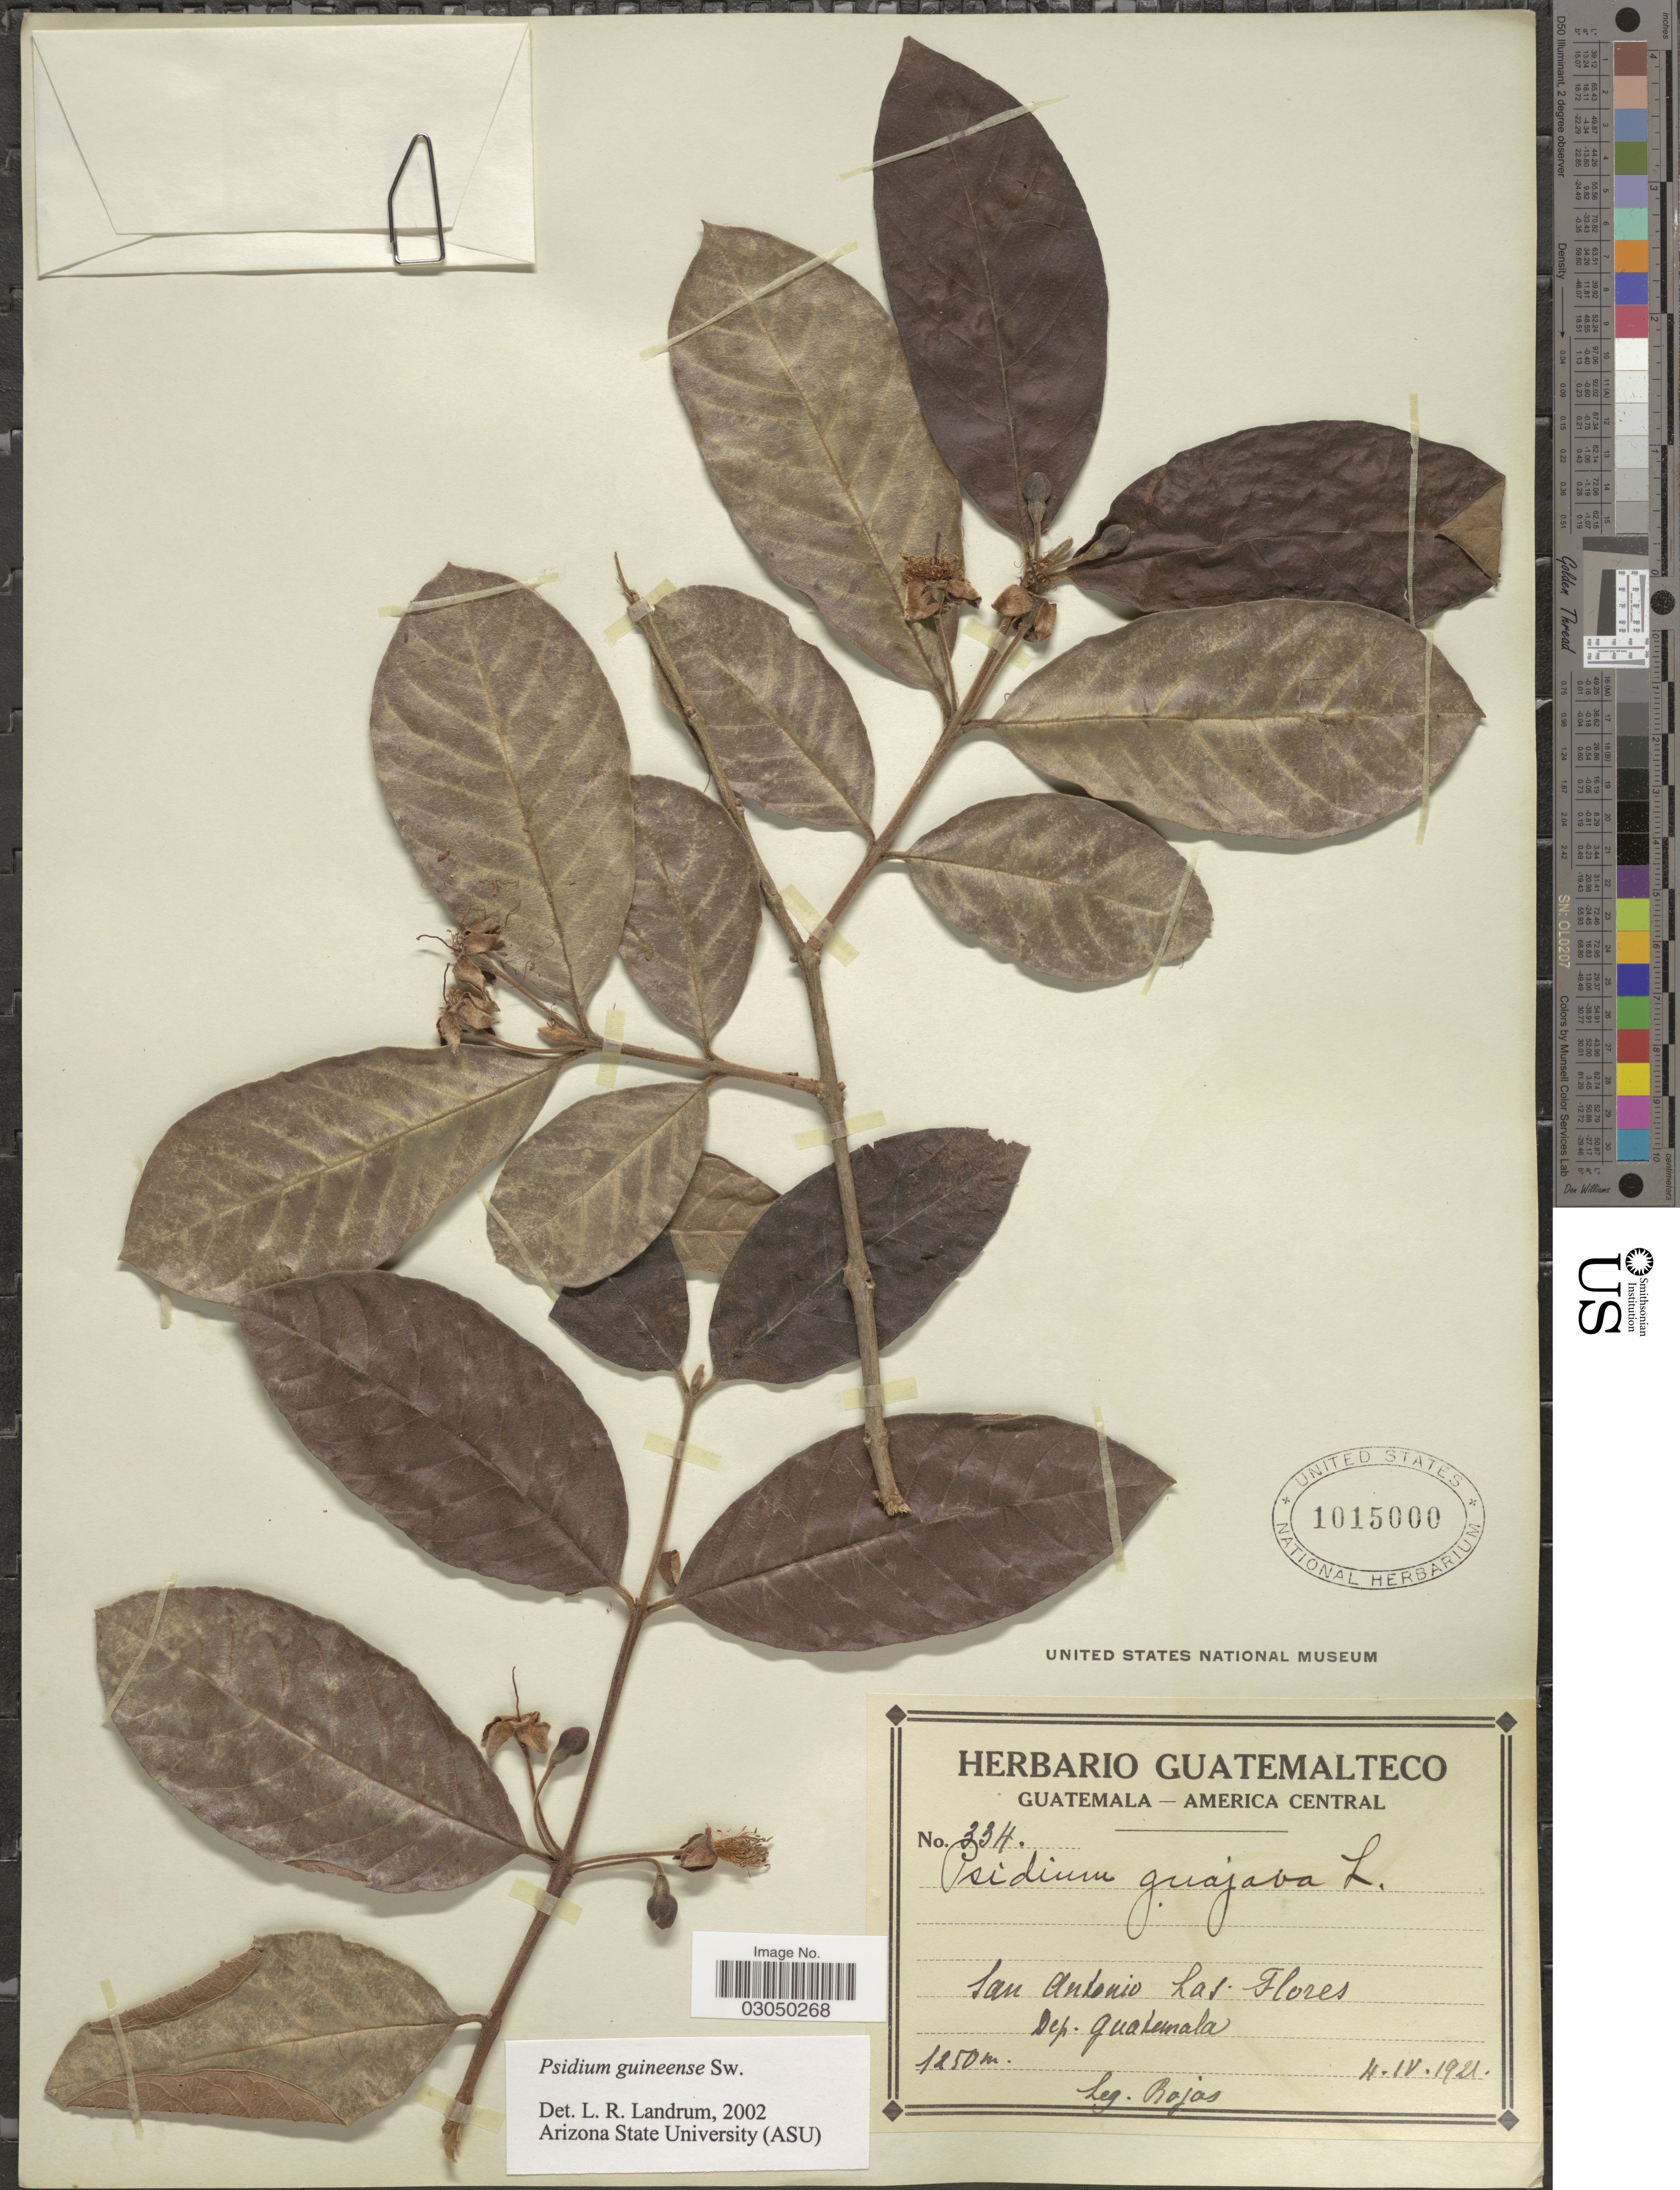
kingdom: Plantae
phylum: Tracheophyta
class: Magnoliopsida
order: Myrtales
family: Myrtaceae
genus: Psidium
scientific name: Psidium guineense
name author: Sw.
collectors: Rojas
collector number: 334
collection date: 1921-04-04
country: Guatemala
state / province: Guatemala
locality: San Antonio Las Flores. Dep. Guatemala.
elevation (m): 1250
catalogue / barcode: US 1015000